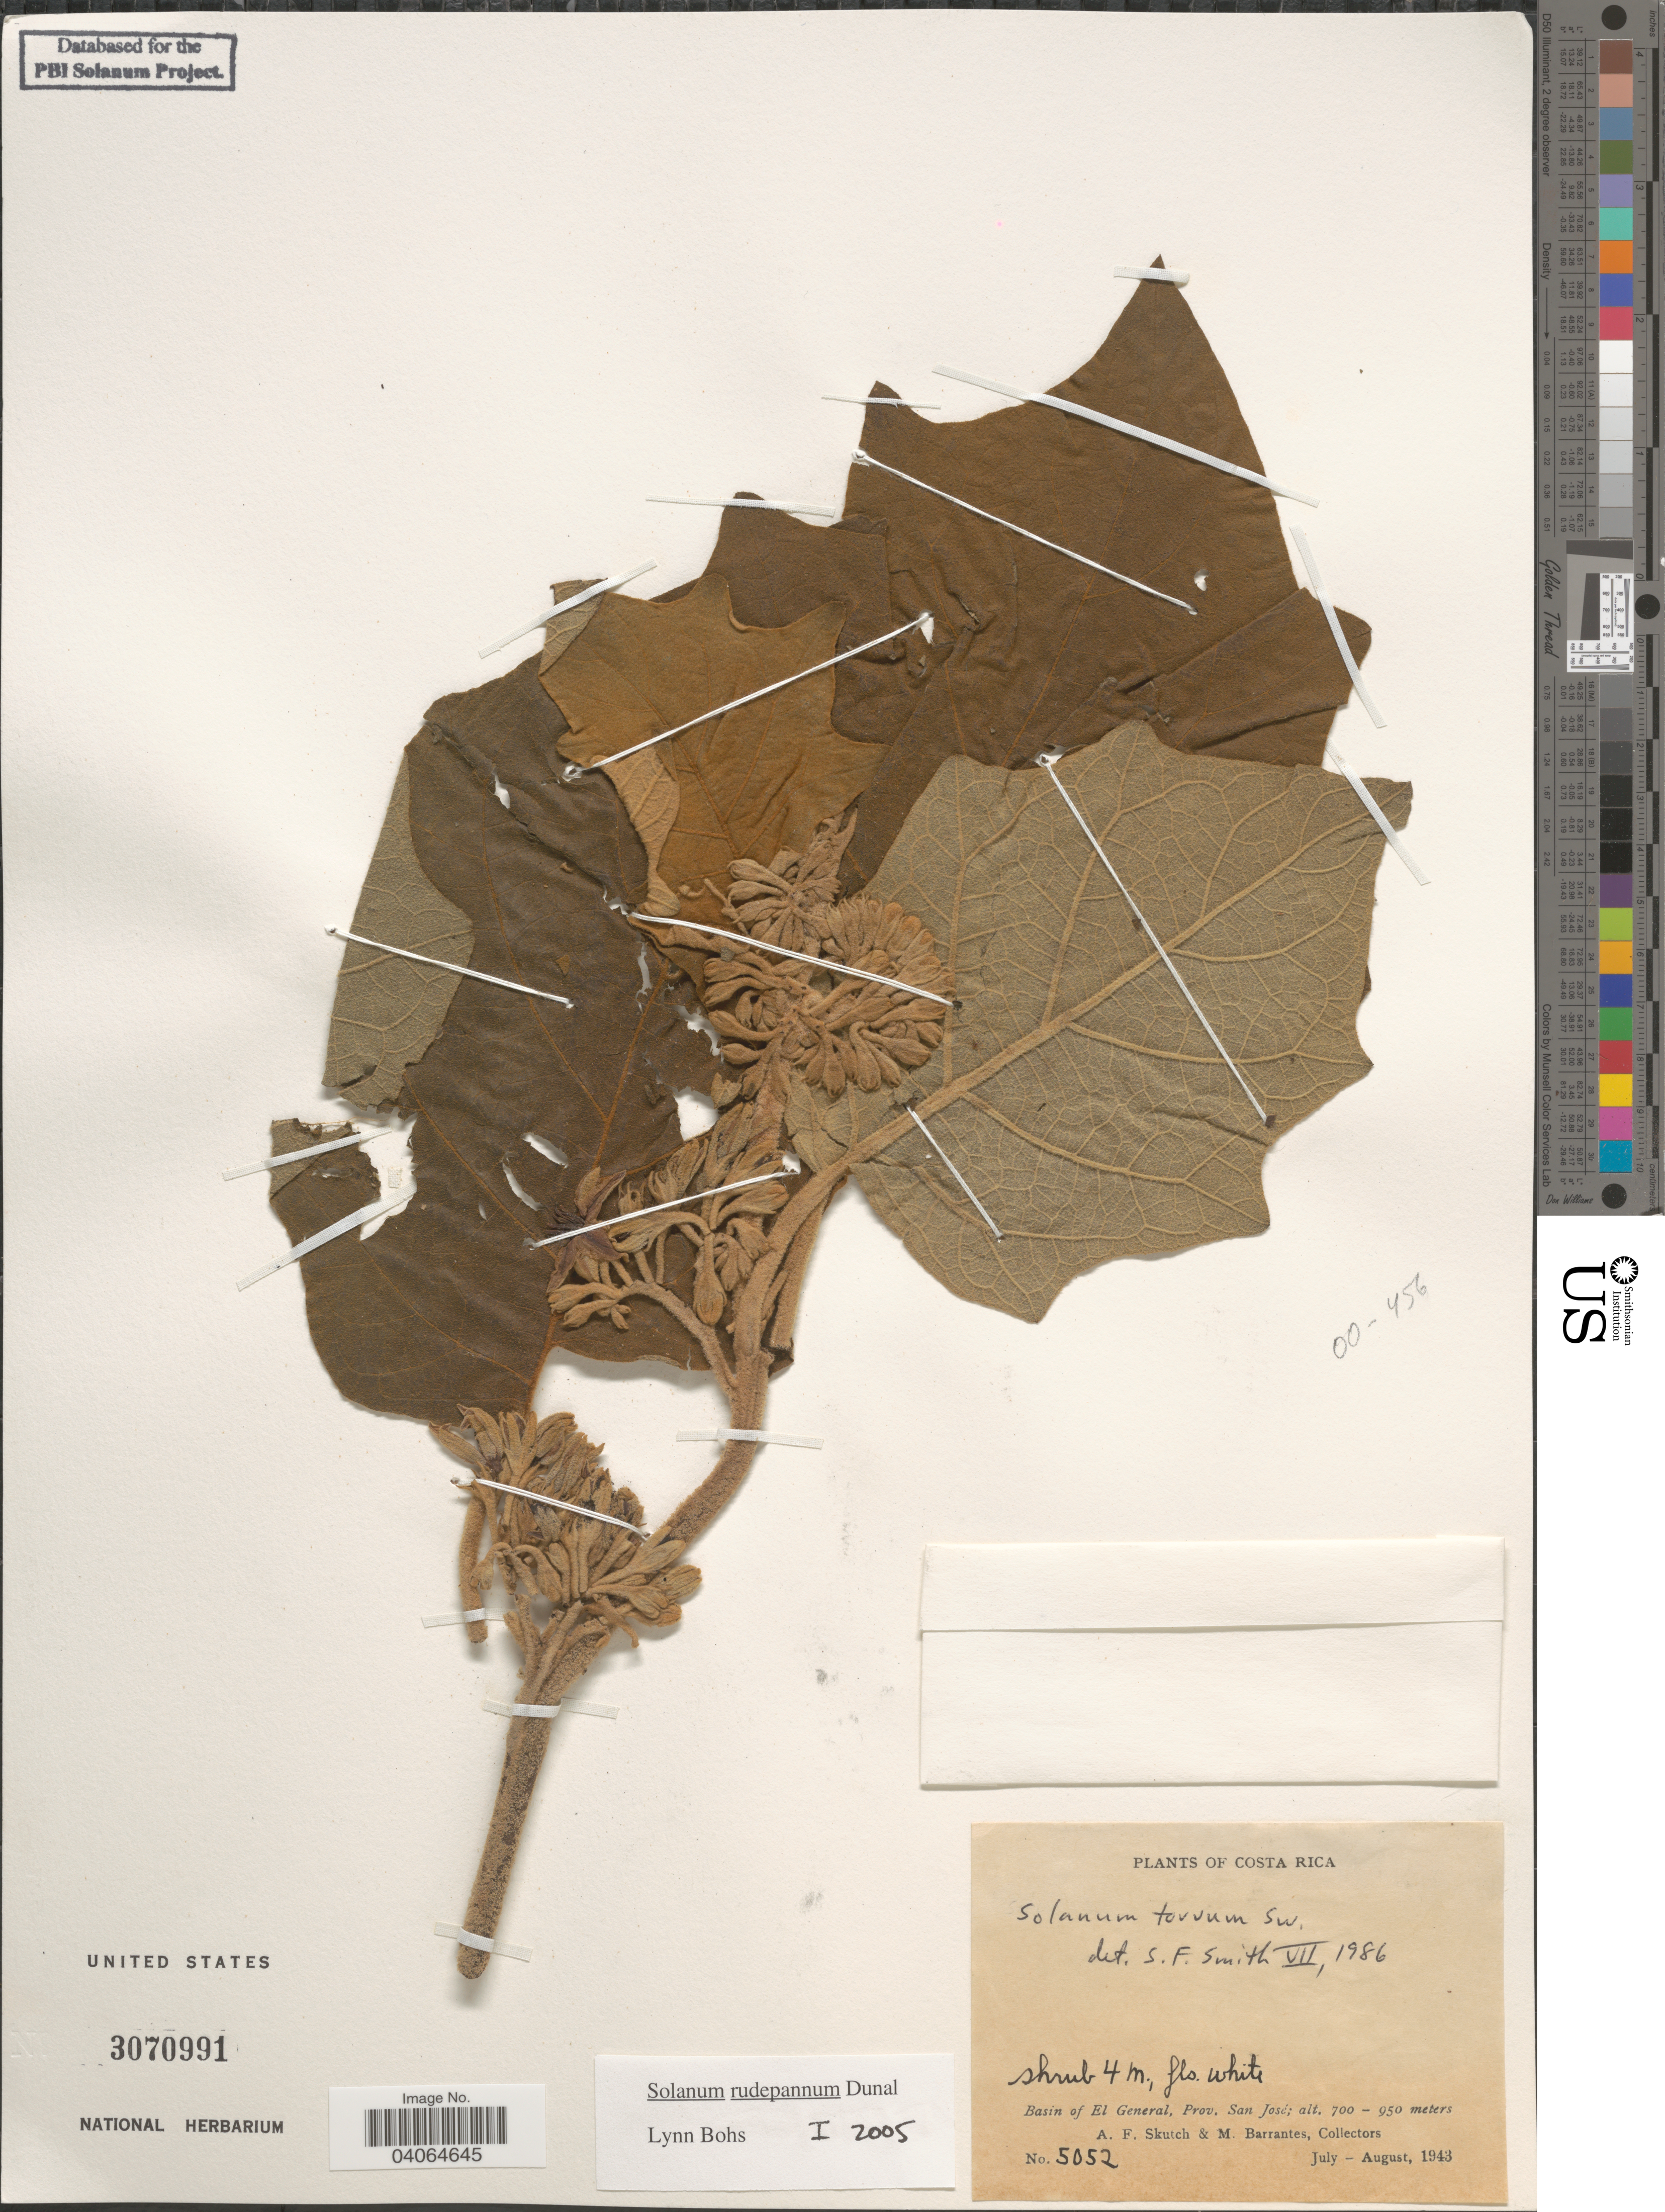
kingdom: Plantae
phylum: Tracheophyta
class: Magnoliopsida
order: Solanales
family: Solanaceae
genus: Solanum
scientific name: Solanum rudepannum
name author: Dunal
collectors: A. F. Skutch & M. Barrantes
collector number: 5052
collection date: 1943-07/1943-08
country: Costa Rica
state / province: San José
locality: Basin of El General.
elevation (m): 700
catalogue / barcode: US 3070991